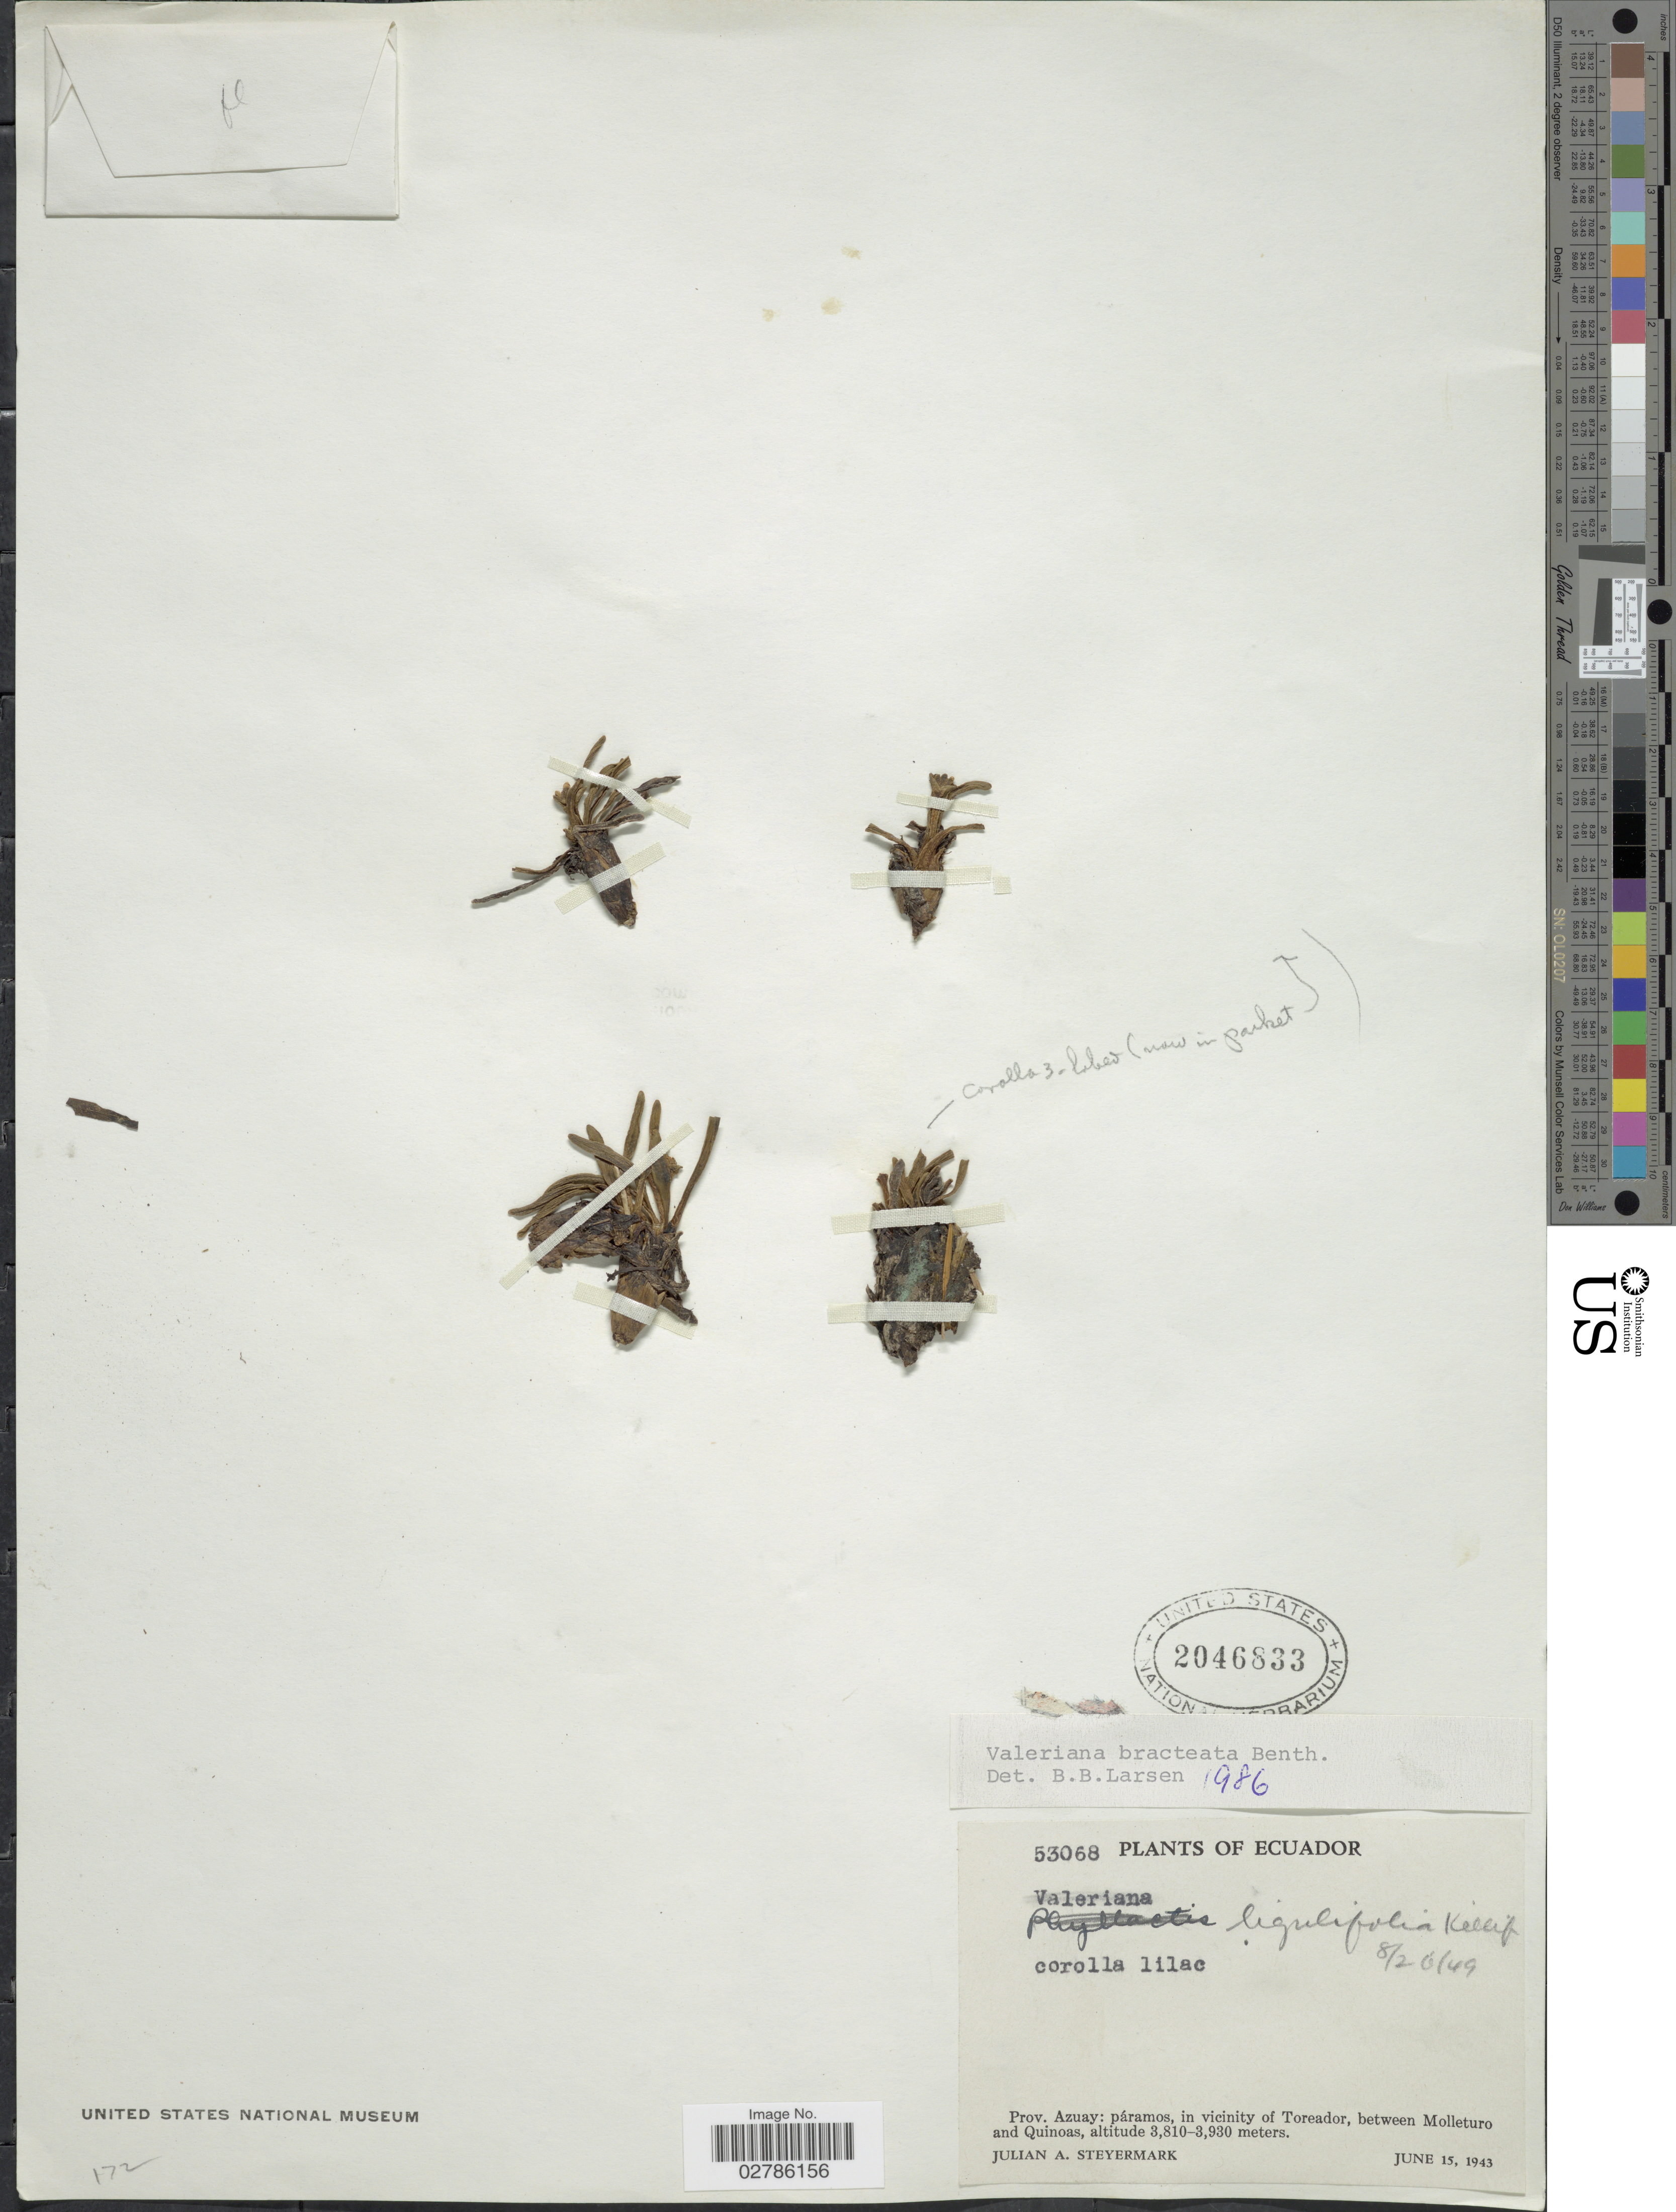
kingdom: Plantae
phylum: Tracheophyta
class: Magnoliopsida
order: Dipsacales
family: Caprifoliaceae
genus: Phyllactis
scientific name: Phyllactis bracteata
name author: (Benth.) Wedd.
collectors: J. Steyermark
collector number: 53068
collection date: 1943-06-15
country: Ecuador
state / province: Azuay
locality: Páramos in vicinity of Toreador, between Molleturo and Quinoas.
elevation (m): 3810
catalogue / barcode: US 2046833